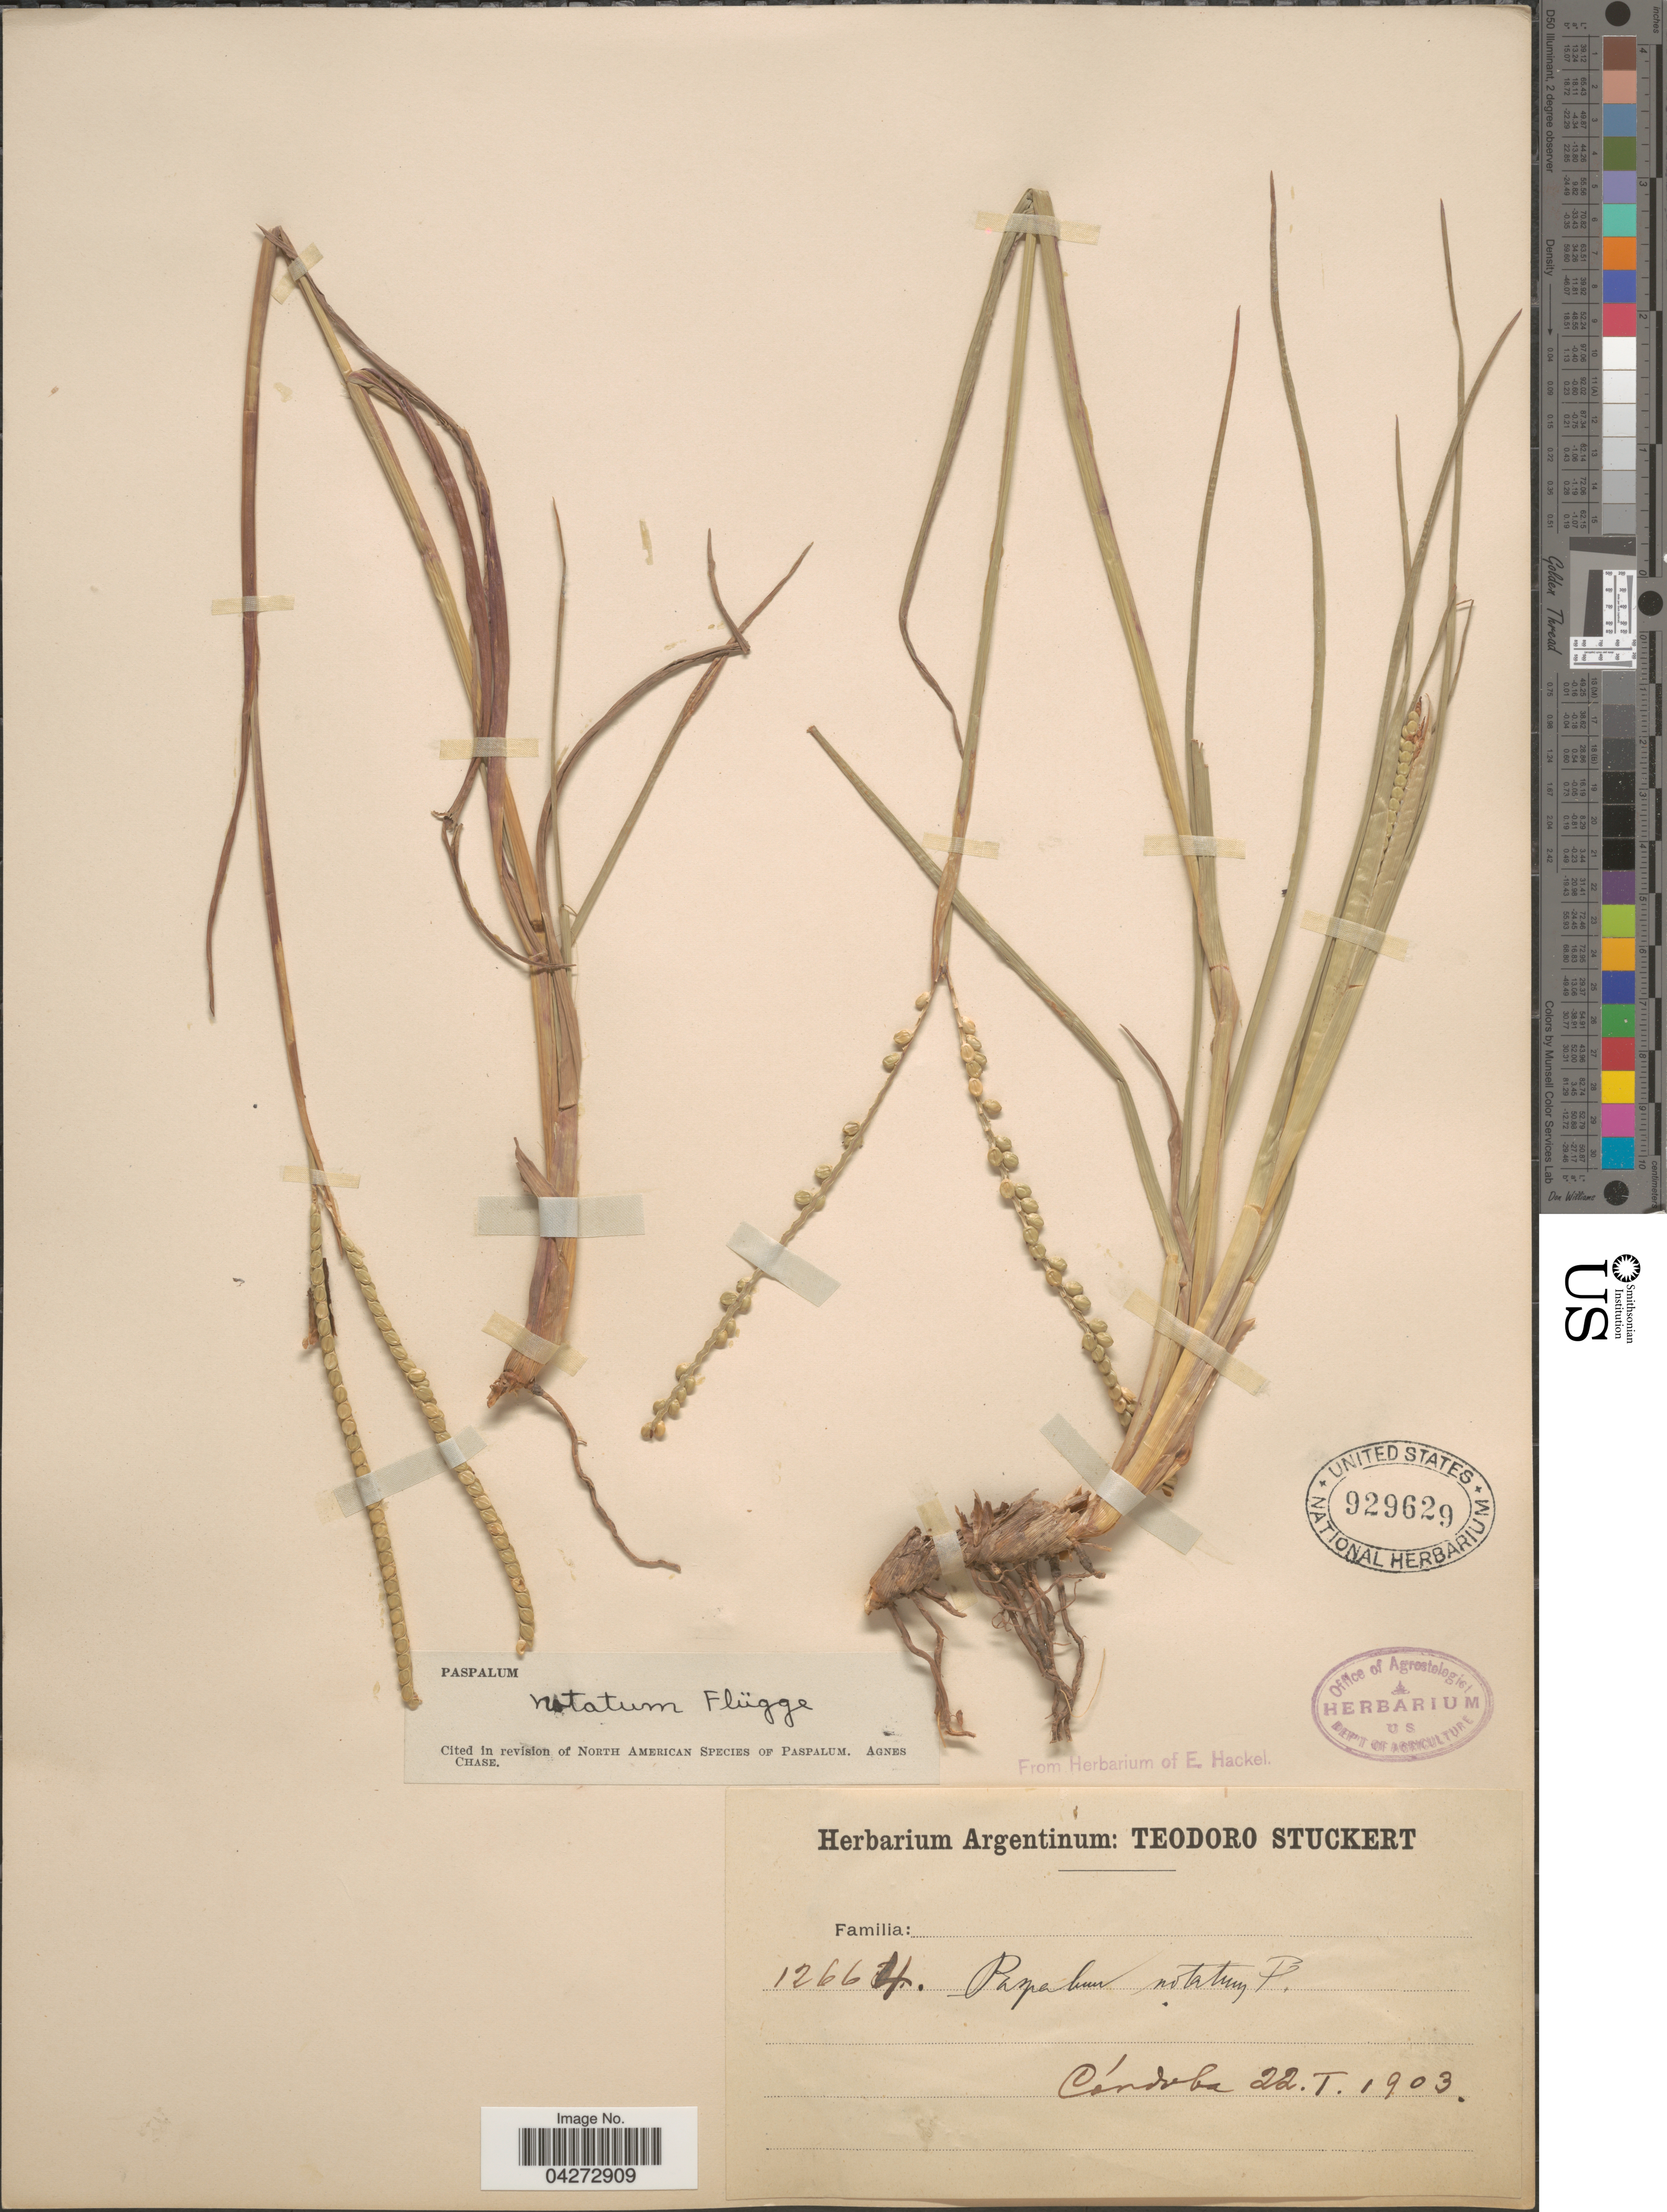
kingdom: Plantae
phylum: Tracheophyta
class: Liliopsida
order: Poales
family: Poaceae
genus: Paspalum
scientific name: Paspalum notatum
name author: Flüggé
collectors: T. Stuckert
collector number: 12664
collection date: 1903-01-22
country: Argentina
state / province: Cordoba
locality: Córdoba.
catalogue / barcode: US 929629